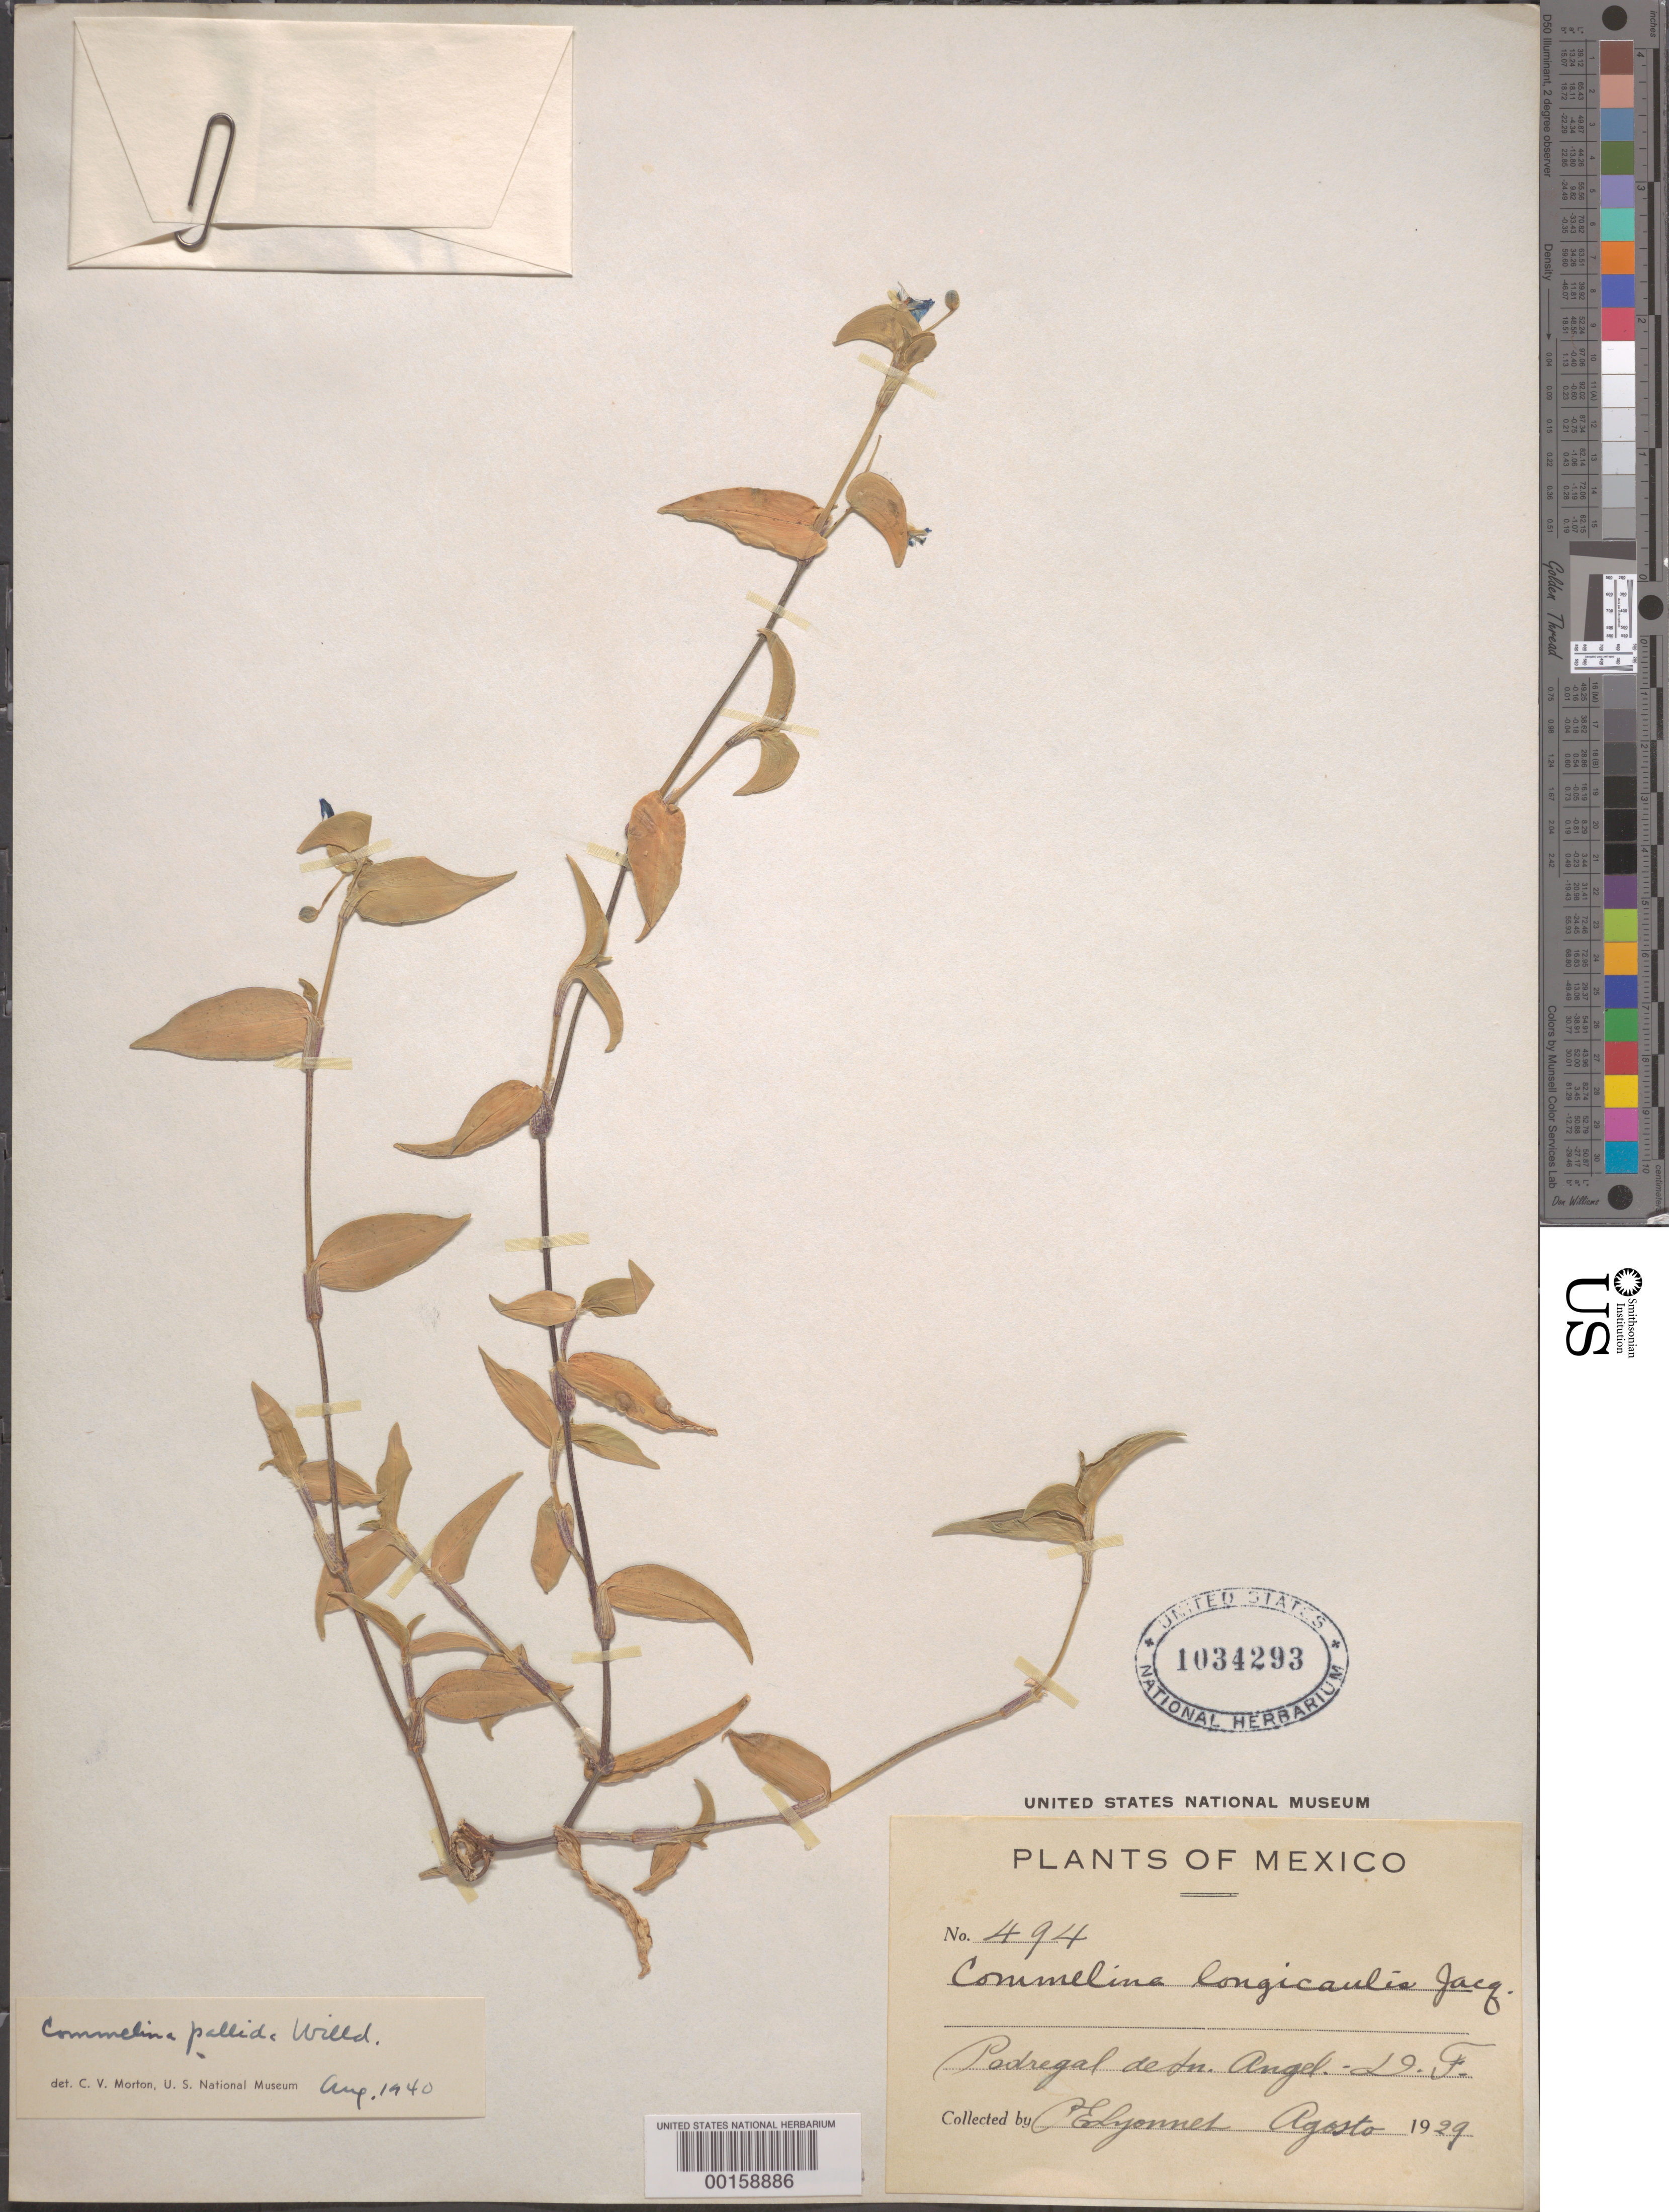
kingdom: Plantae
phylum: Tracheophyta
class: Liliopsida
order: Commelinales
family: Commelinaceae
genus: Commelina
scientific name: Commelina pallida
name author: Willd.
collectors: C. Lyonnet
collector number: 494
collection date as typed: Aug 1929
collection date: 1929-08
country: Mexico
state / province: Distrito Federal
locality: Pedregal de La Angel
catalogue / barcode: US 1034293